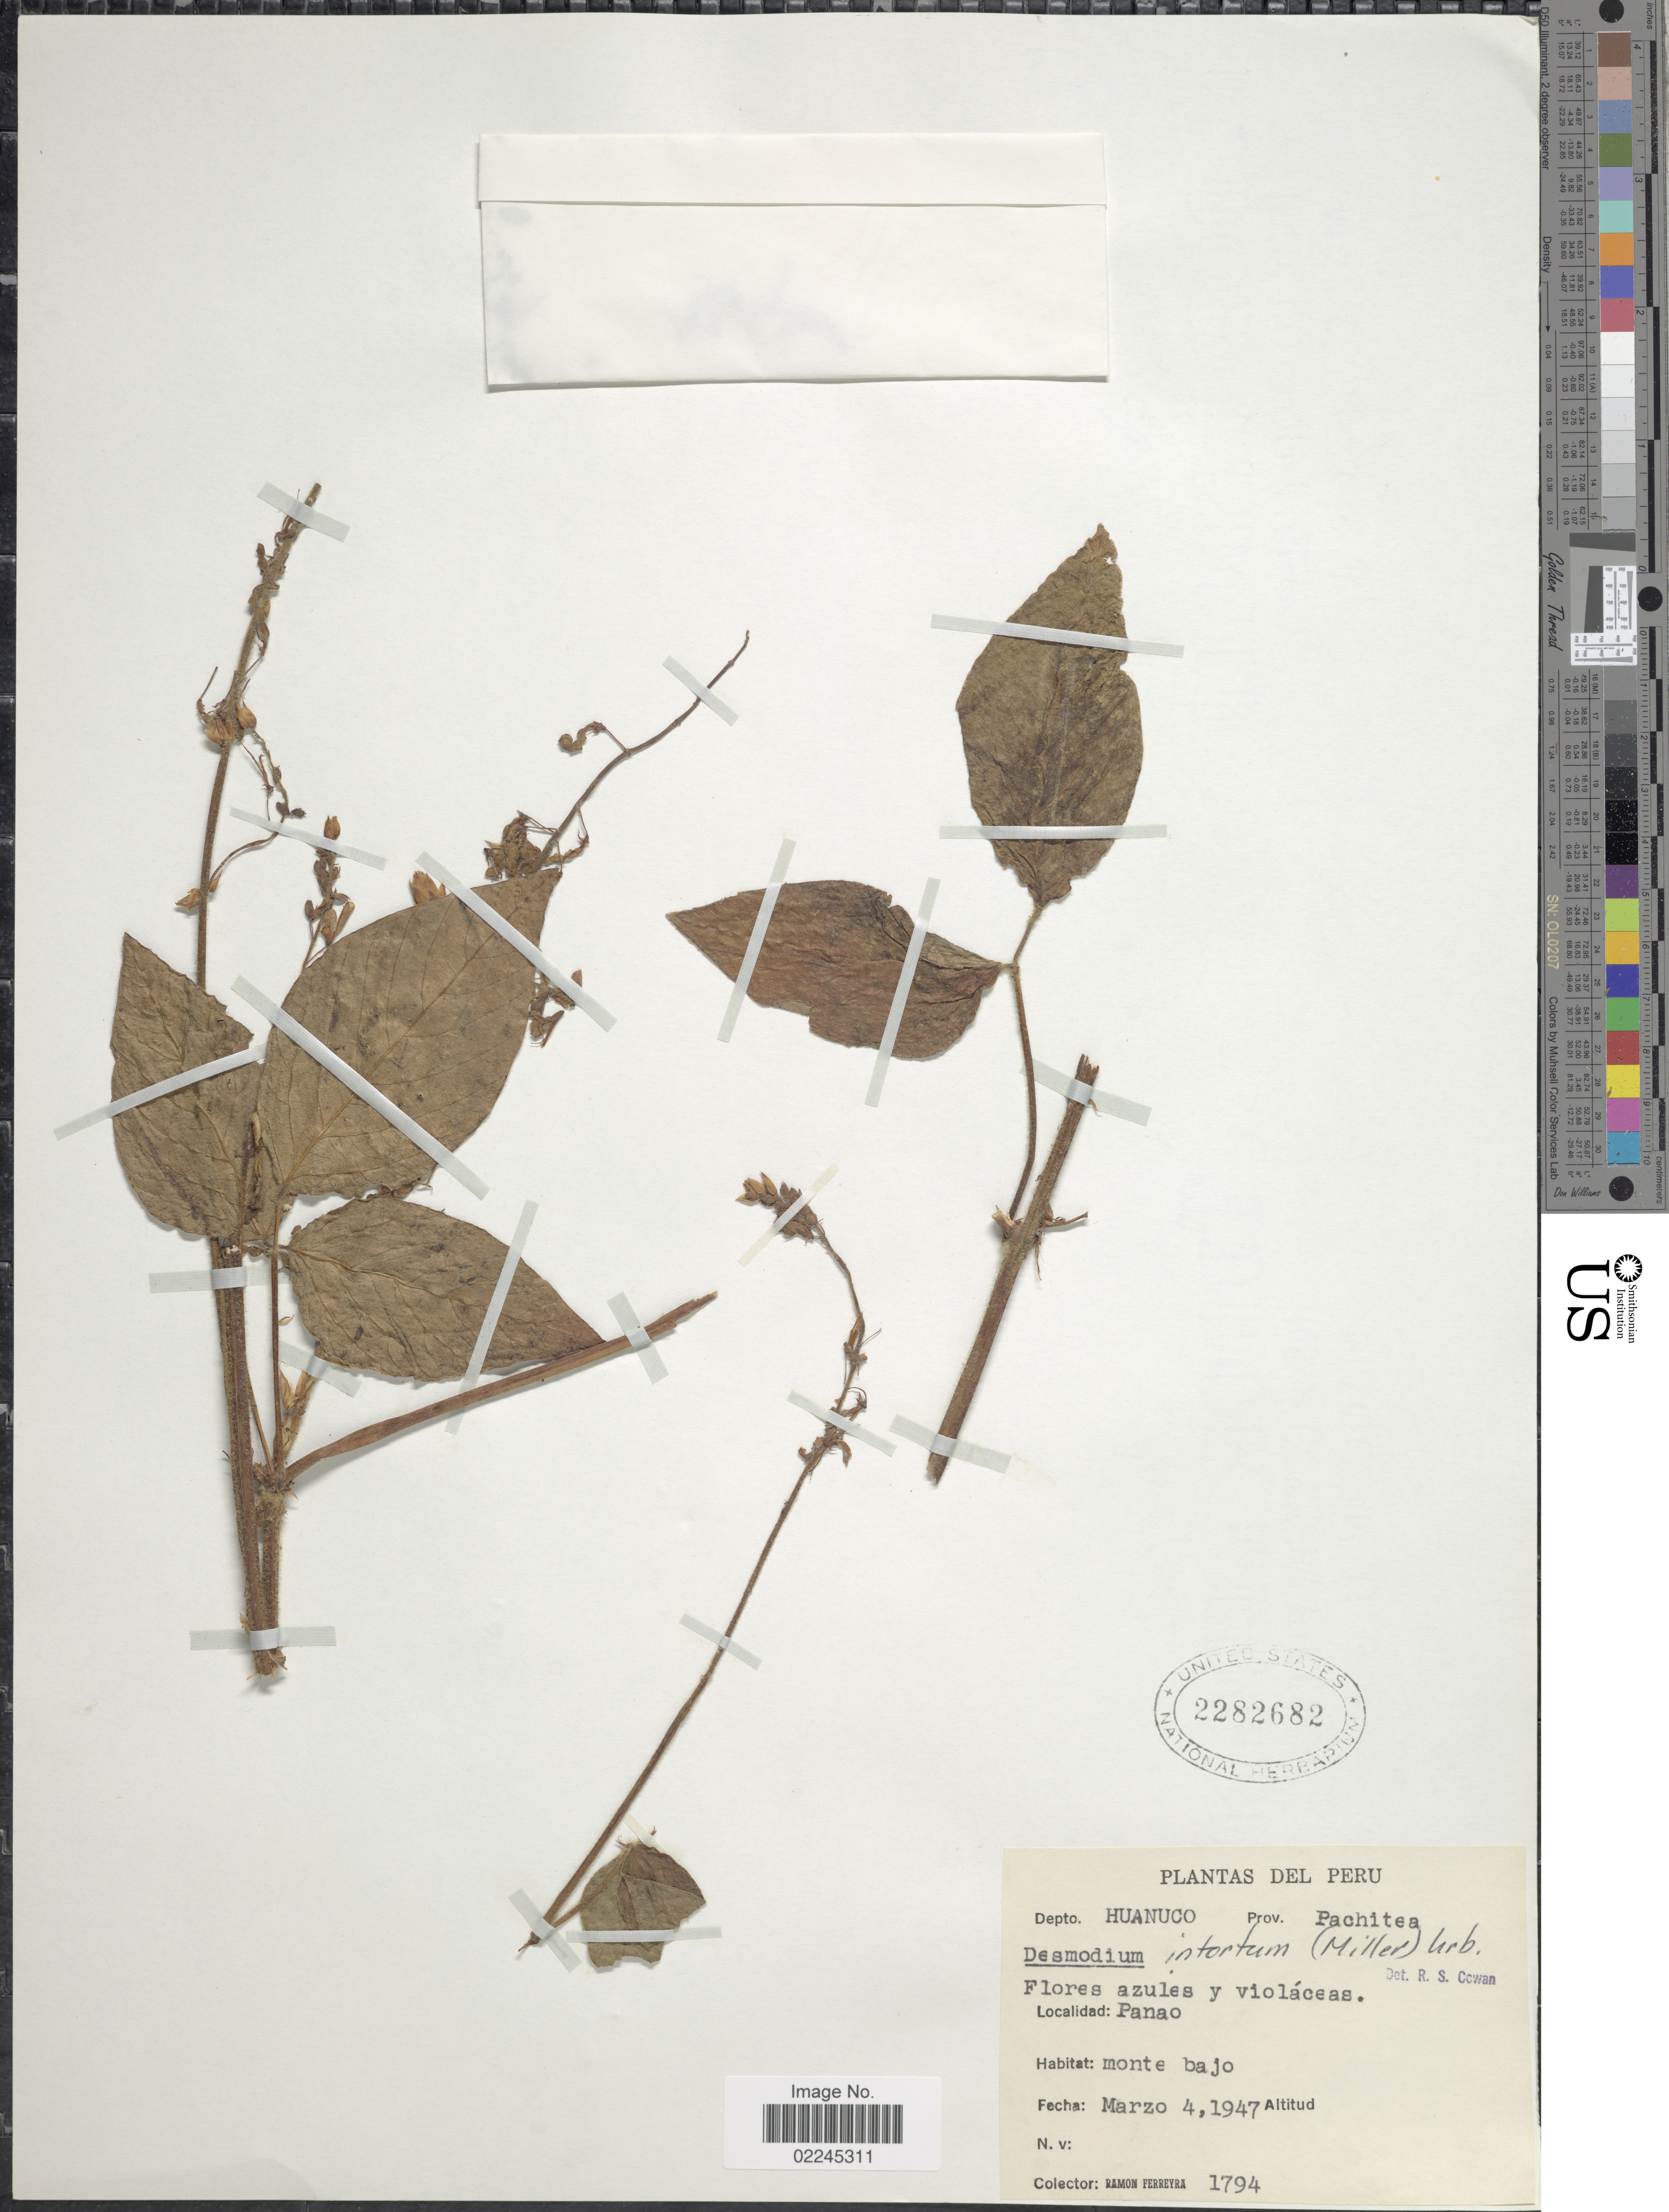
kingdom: Plantae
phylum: Tracheophyta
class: Magnoliopsida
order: Fabales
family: Fabaceae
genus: Desmodium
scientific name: Desmodium intortum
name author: (Mill.) Urb.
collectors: R. A. Ferreyra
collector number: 1794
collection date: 1947-03-04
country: Peru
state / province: Huánuco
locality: Depto. Huanuco. Prov. Pachitea. Panao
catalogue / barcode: US 2282682